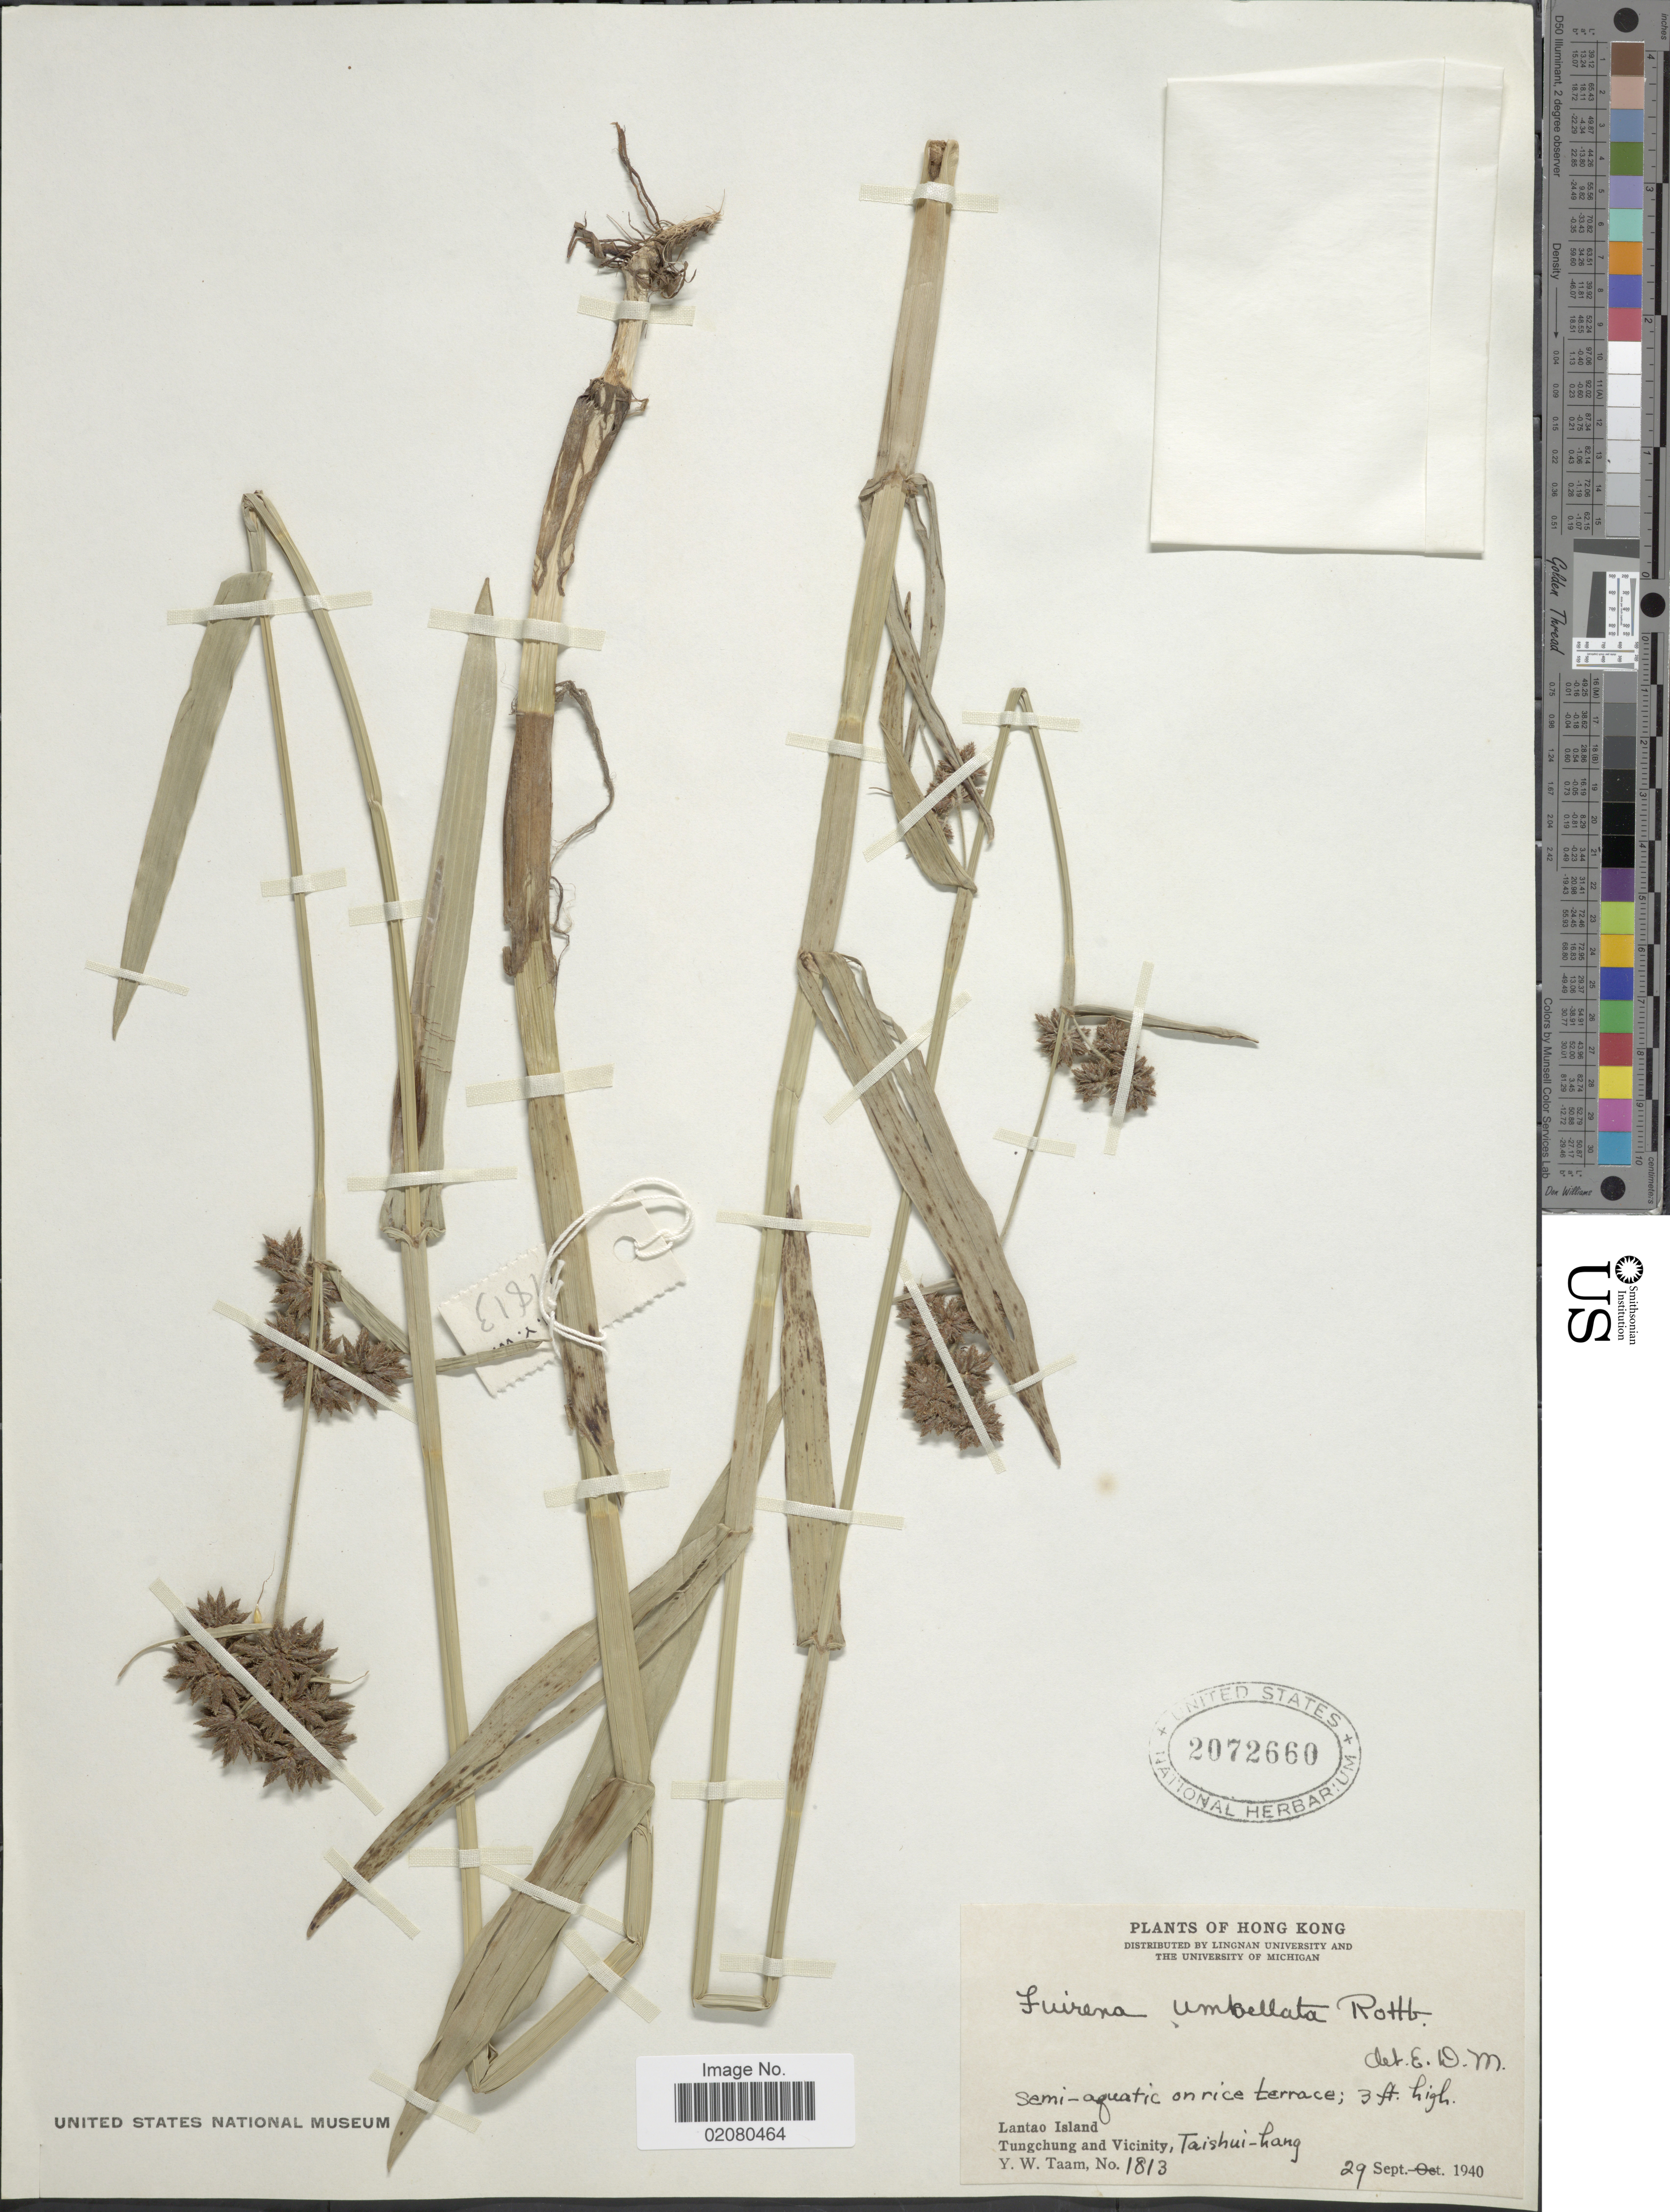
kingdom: Plantae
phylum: Tracheophyta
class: Liliopsida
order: Poales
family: Cyperaceae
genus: Fuirena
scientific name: Fuirena umbellata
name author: Rottb.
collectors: Y. W. Taam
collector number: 1813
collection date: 1940-09-29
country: China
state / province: Hong Kong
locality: Lantao Island, Tungchung and Vicinitym Taishui-hang.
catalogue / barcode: US 2072660